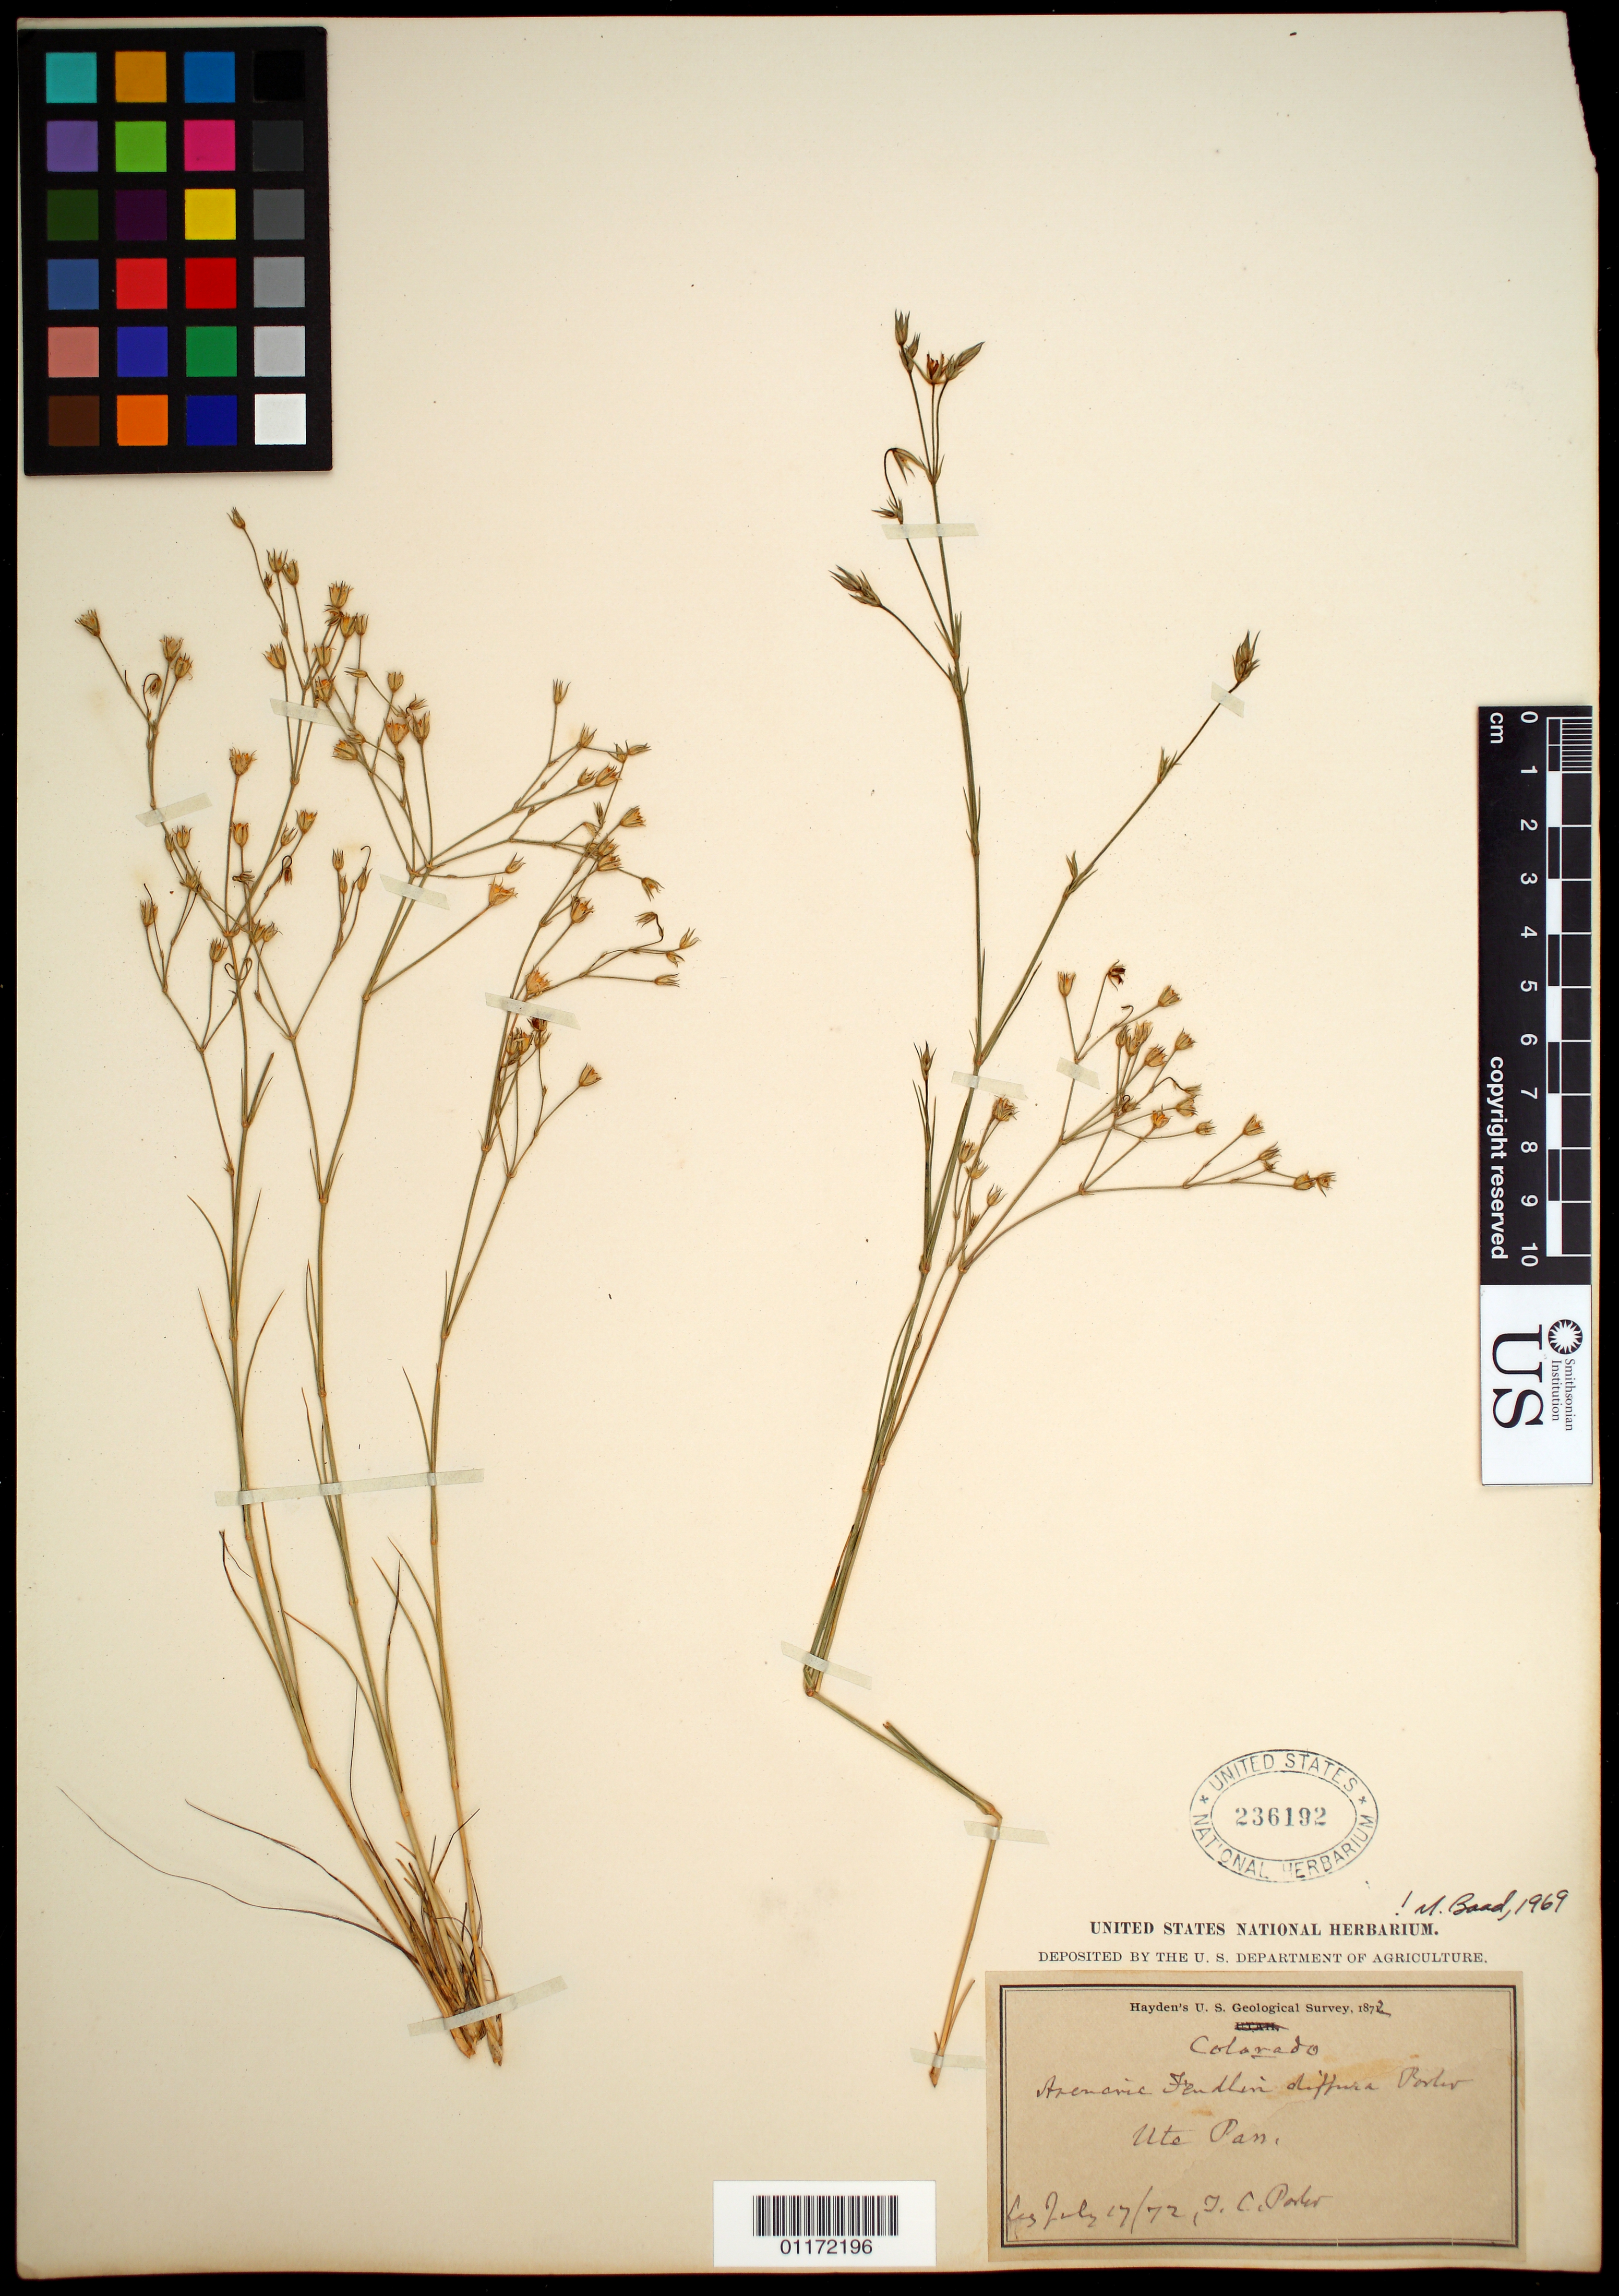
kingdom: Plantae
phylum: Tracheophyta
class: Magnoliopsida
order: Caryophyllales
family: Caryophyllaceae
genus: Eremogone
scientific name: Eremogone fendleri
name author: (A. Gray) Ikonn.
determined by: U.S. National Herbarium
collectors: T. C. Porter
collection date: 1872-07-17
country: United States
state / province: Colorado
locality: Ute Pass.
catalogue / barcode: US 236192